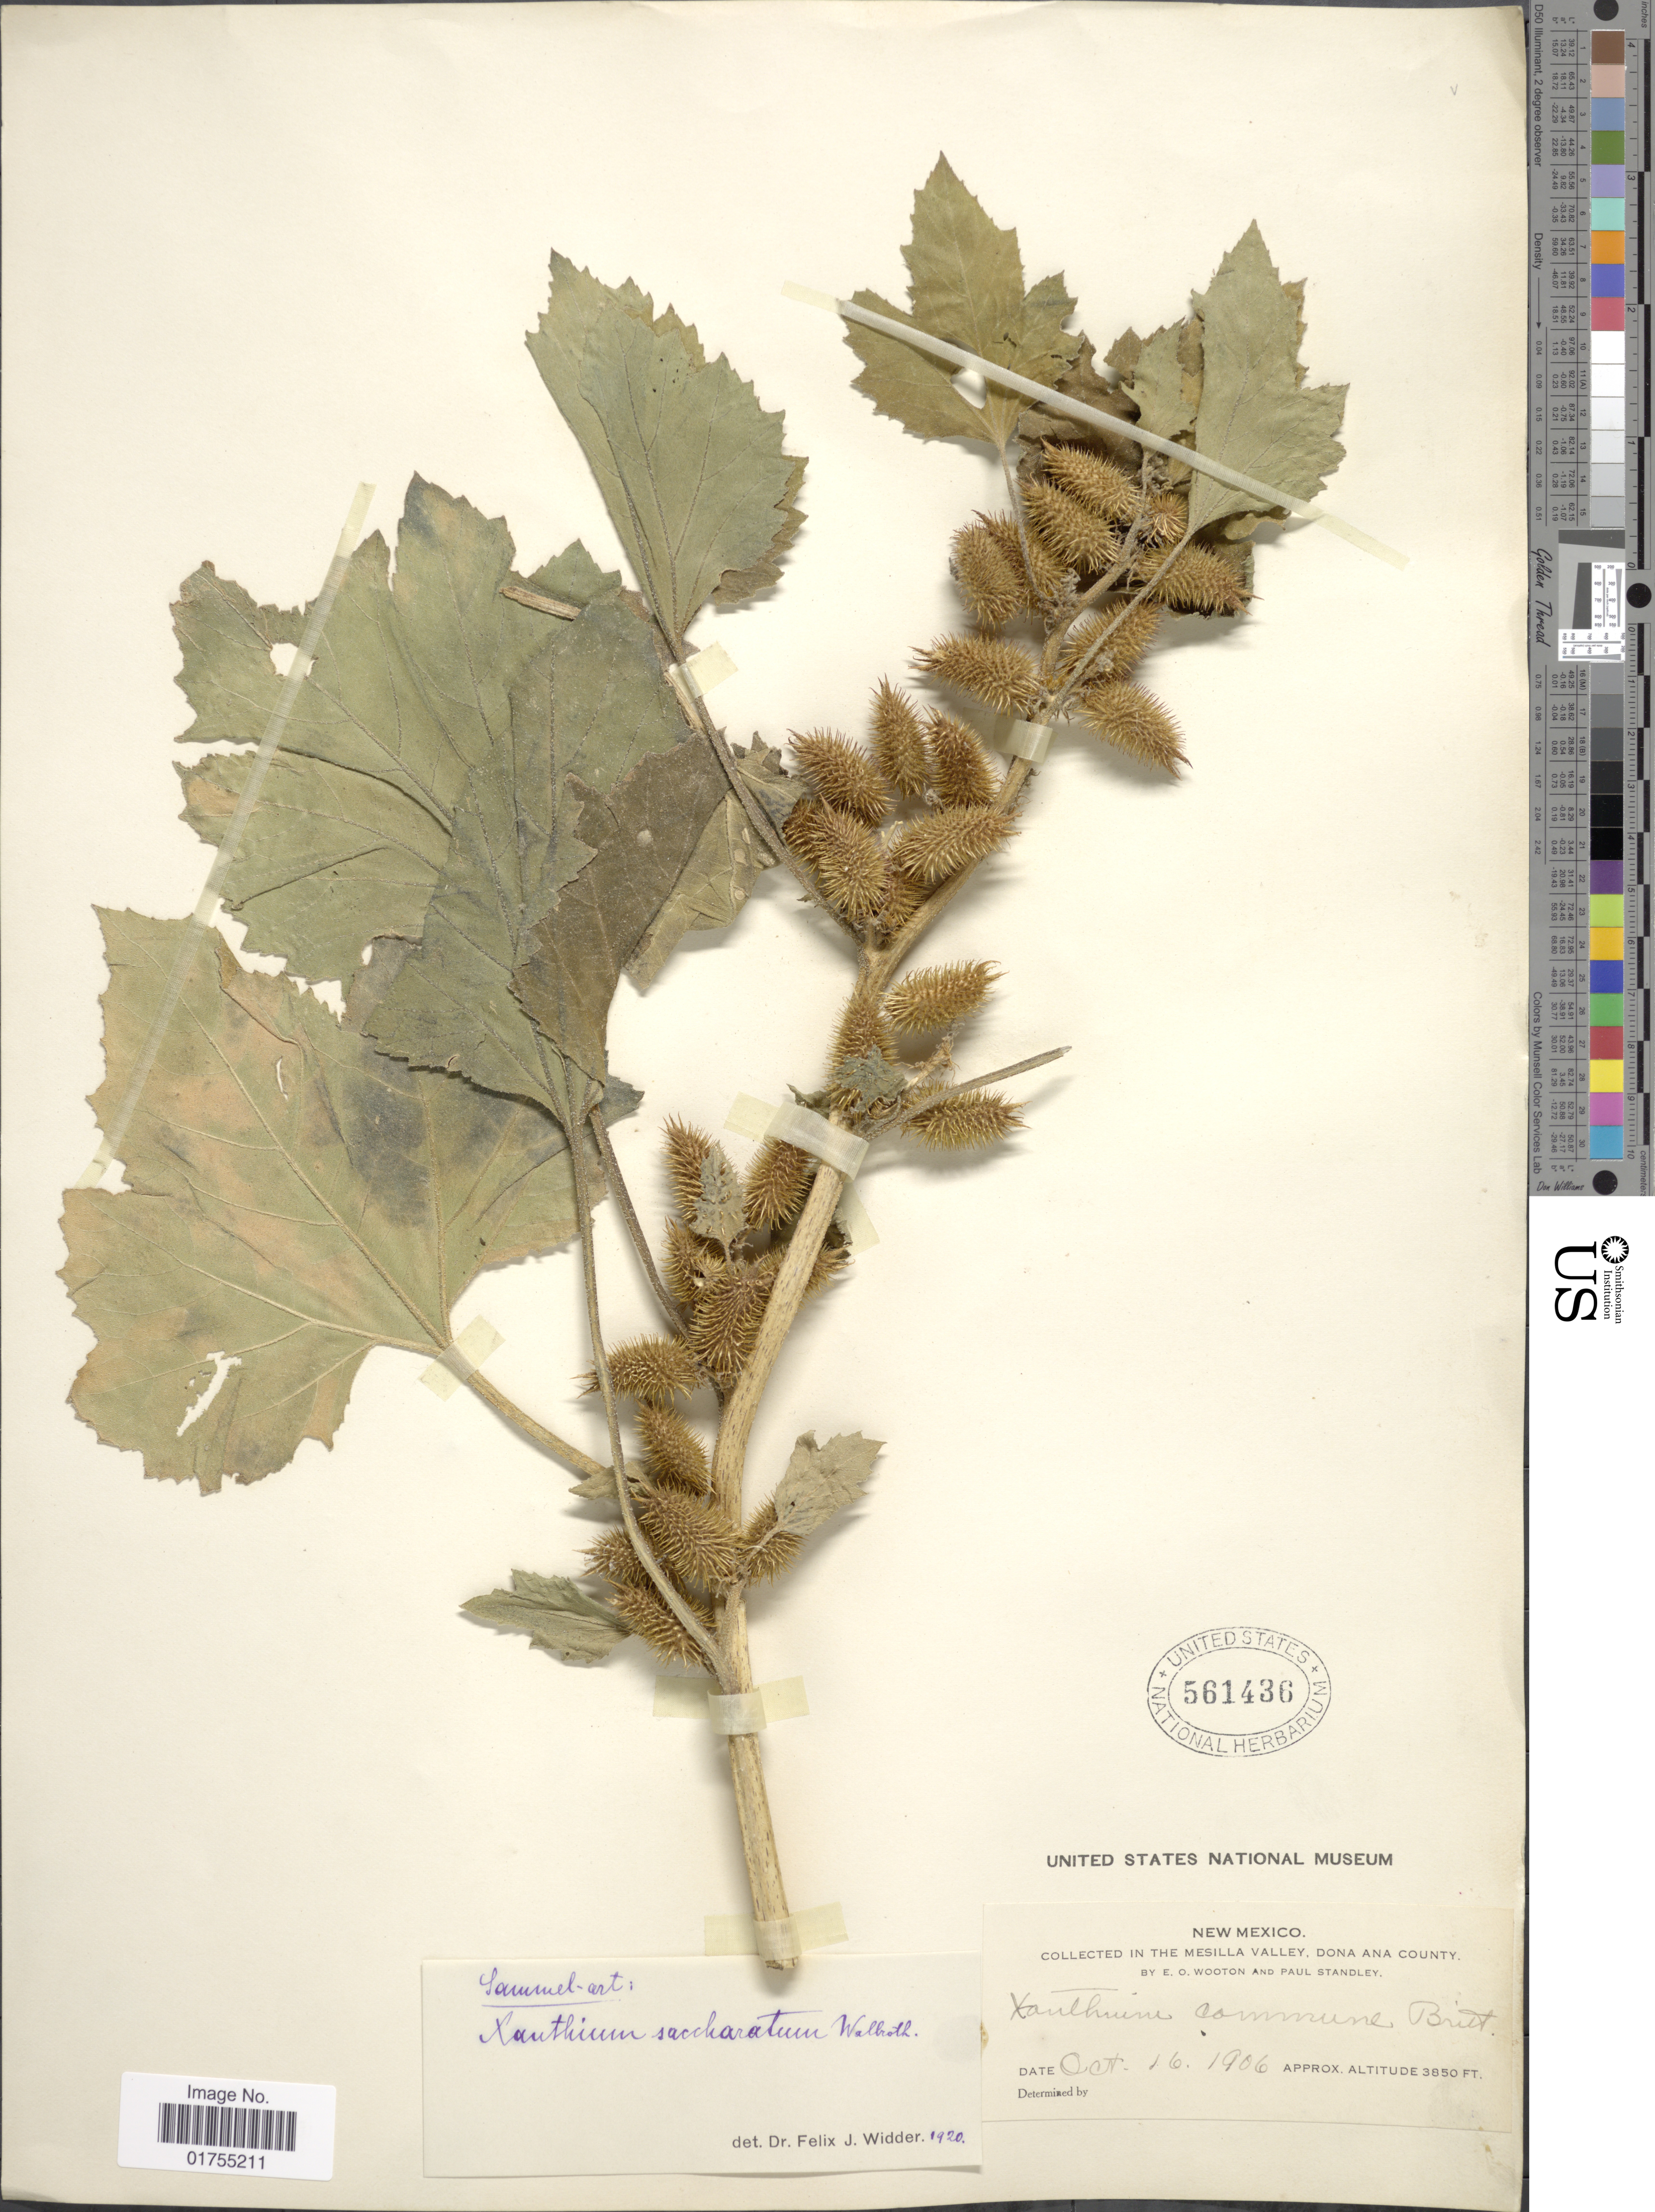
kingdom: Plantae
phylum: Tracheophyta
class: Magnoliopsida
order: Asterales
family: Asteraceae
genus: Xanthium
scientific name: Xanthium strumarium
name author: L.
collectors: E. O. Wooton & P. C. Standley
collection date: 1906-10-16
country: United States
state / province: New Mexico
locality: The Mesilla Valley, Dona Ana County.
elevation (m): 1173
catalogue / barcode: US 561436